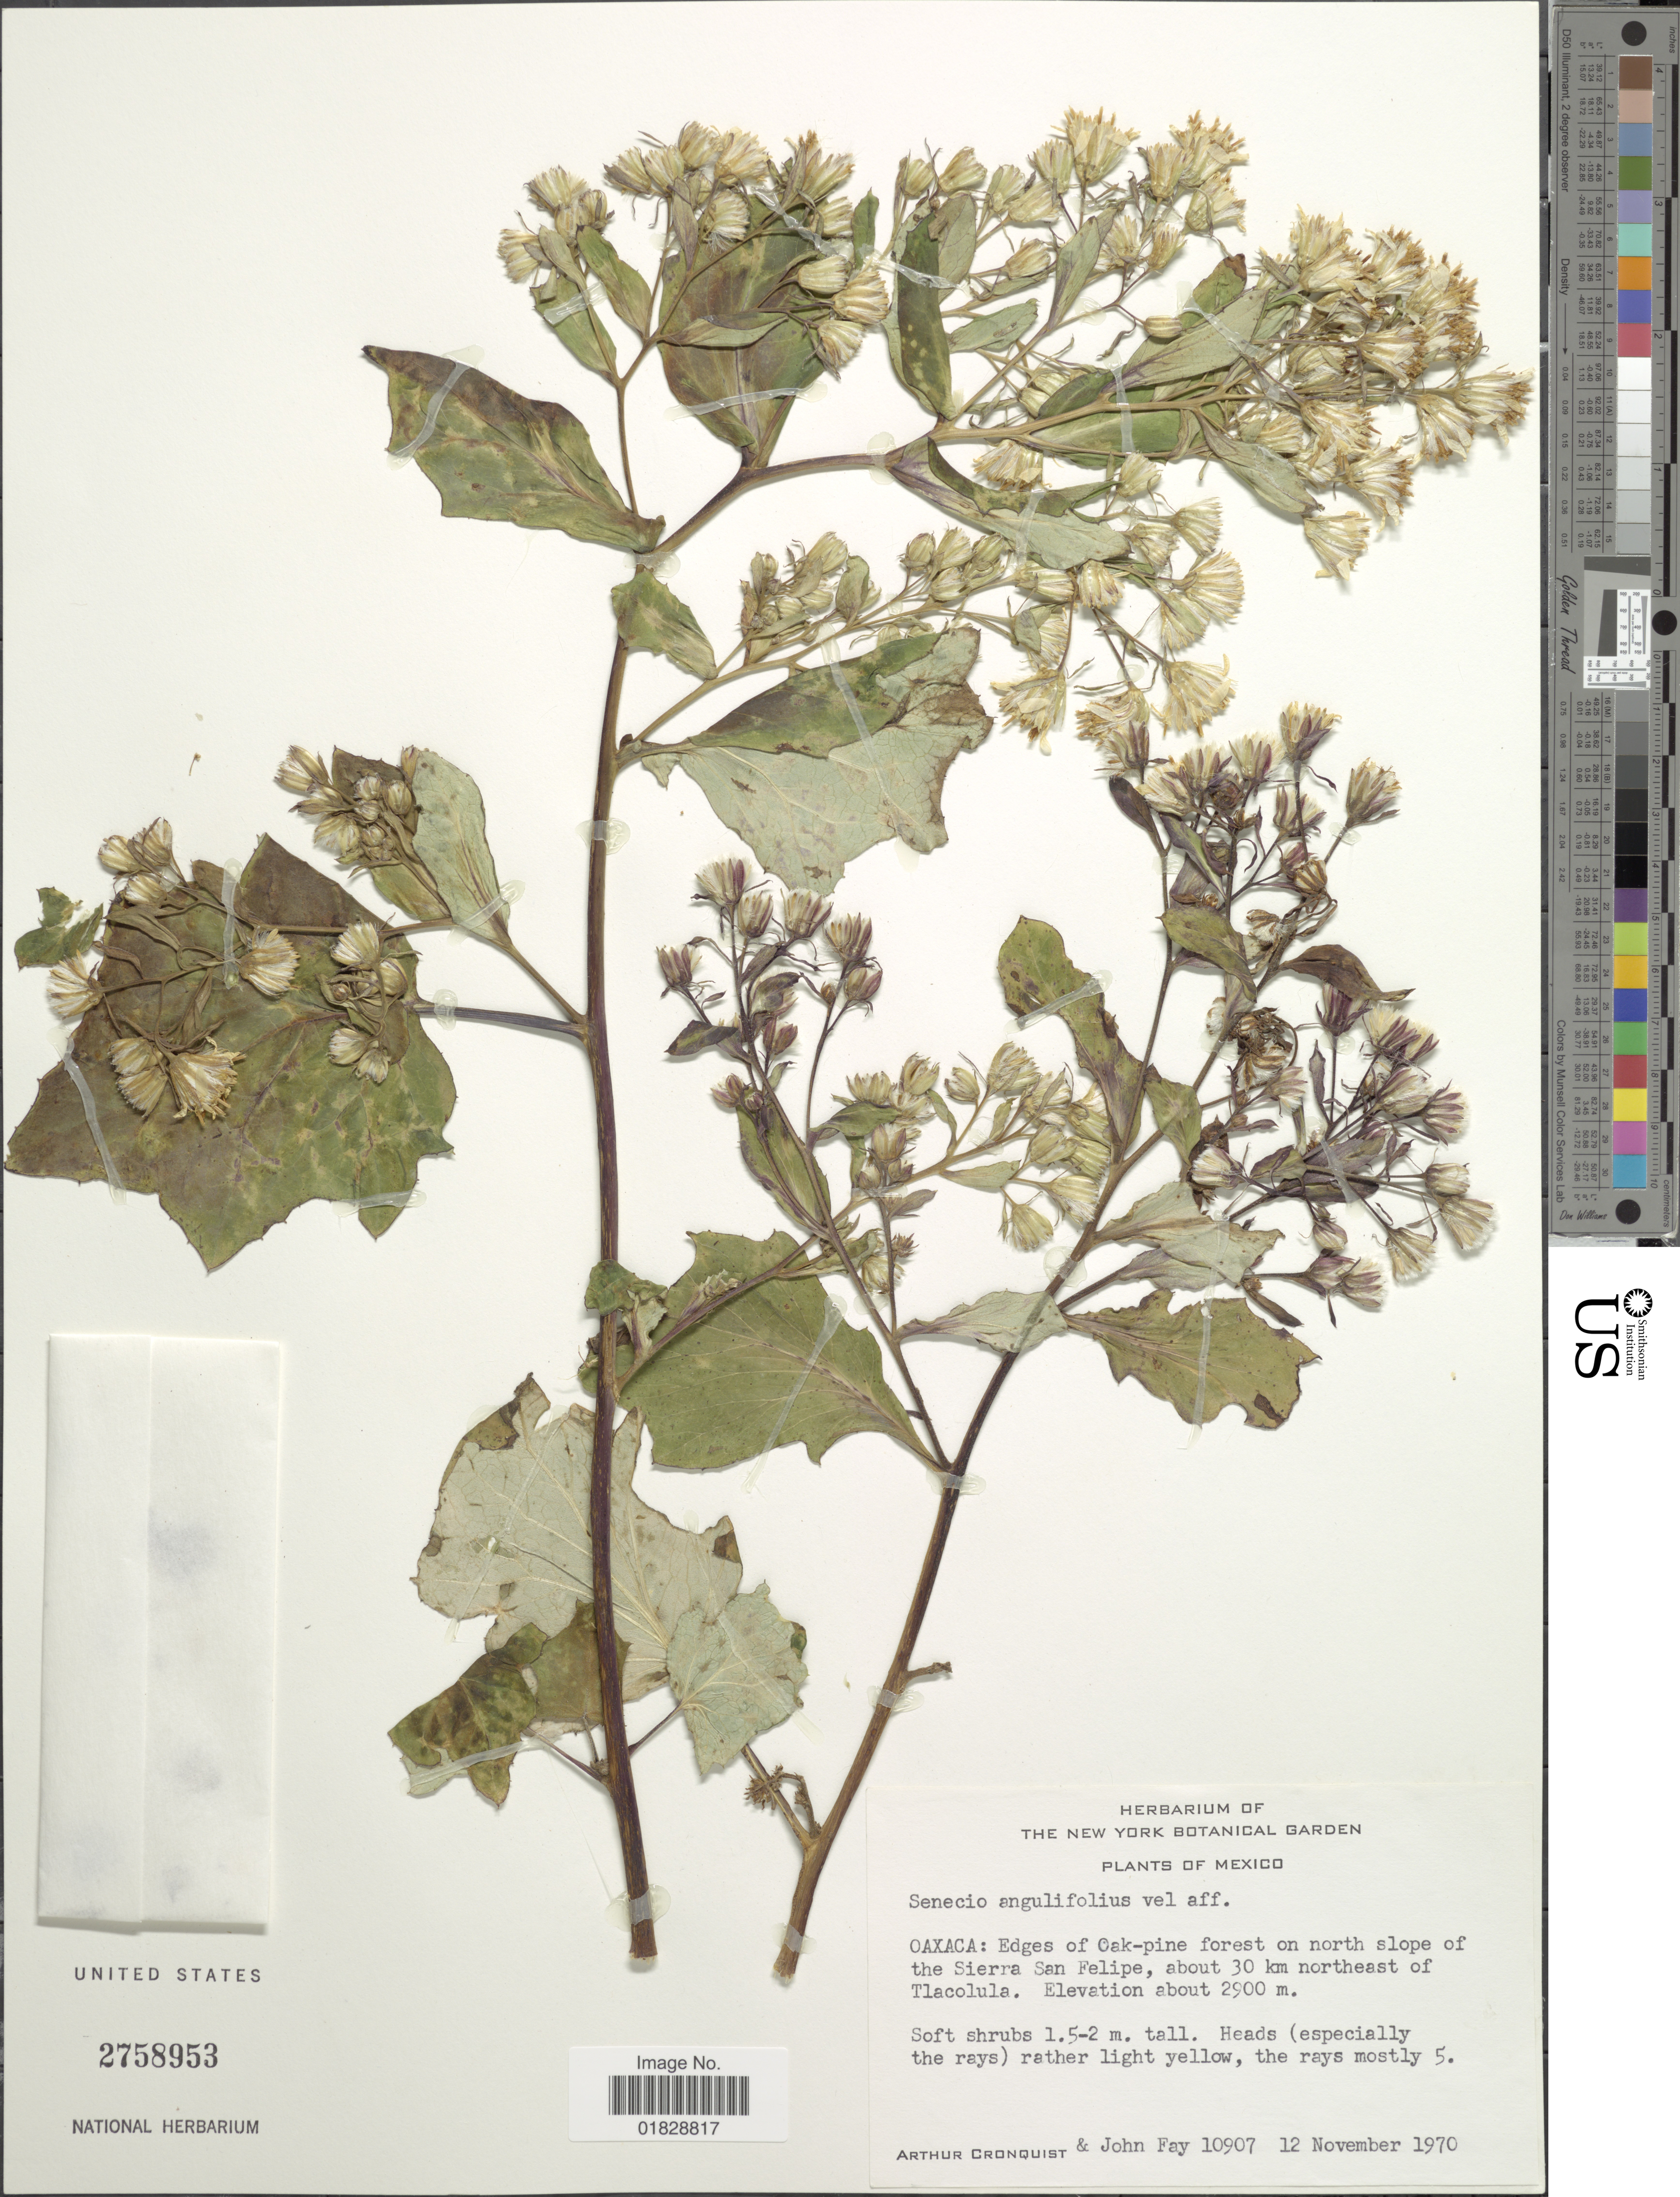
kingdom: Plantae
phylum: Tracheophyta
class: Magnoliopsida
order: Asterales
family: Asteraceae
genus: Roldana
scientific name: Roldana angulifolia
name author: (DC.) H. Rob. & Brettell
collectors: A. J. Cronquist & J. M. Fay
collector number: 10907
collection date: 1970-11-12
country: Mexico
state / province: Oaxaca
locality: Oaxaca: Edges of Oak-pine forest on north slope of the Sierra San Felipe, about 30 km northeast of Tlacolula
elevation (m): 2900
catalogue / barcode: US 2758953